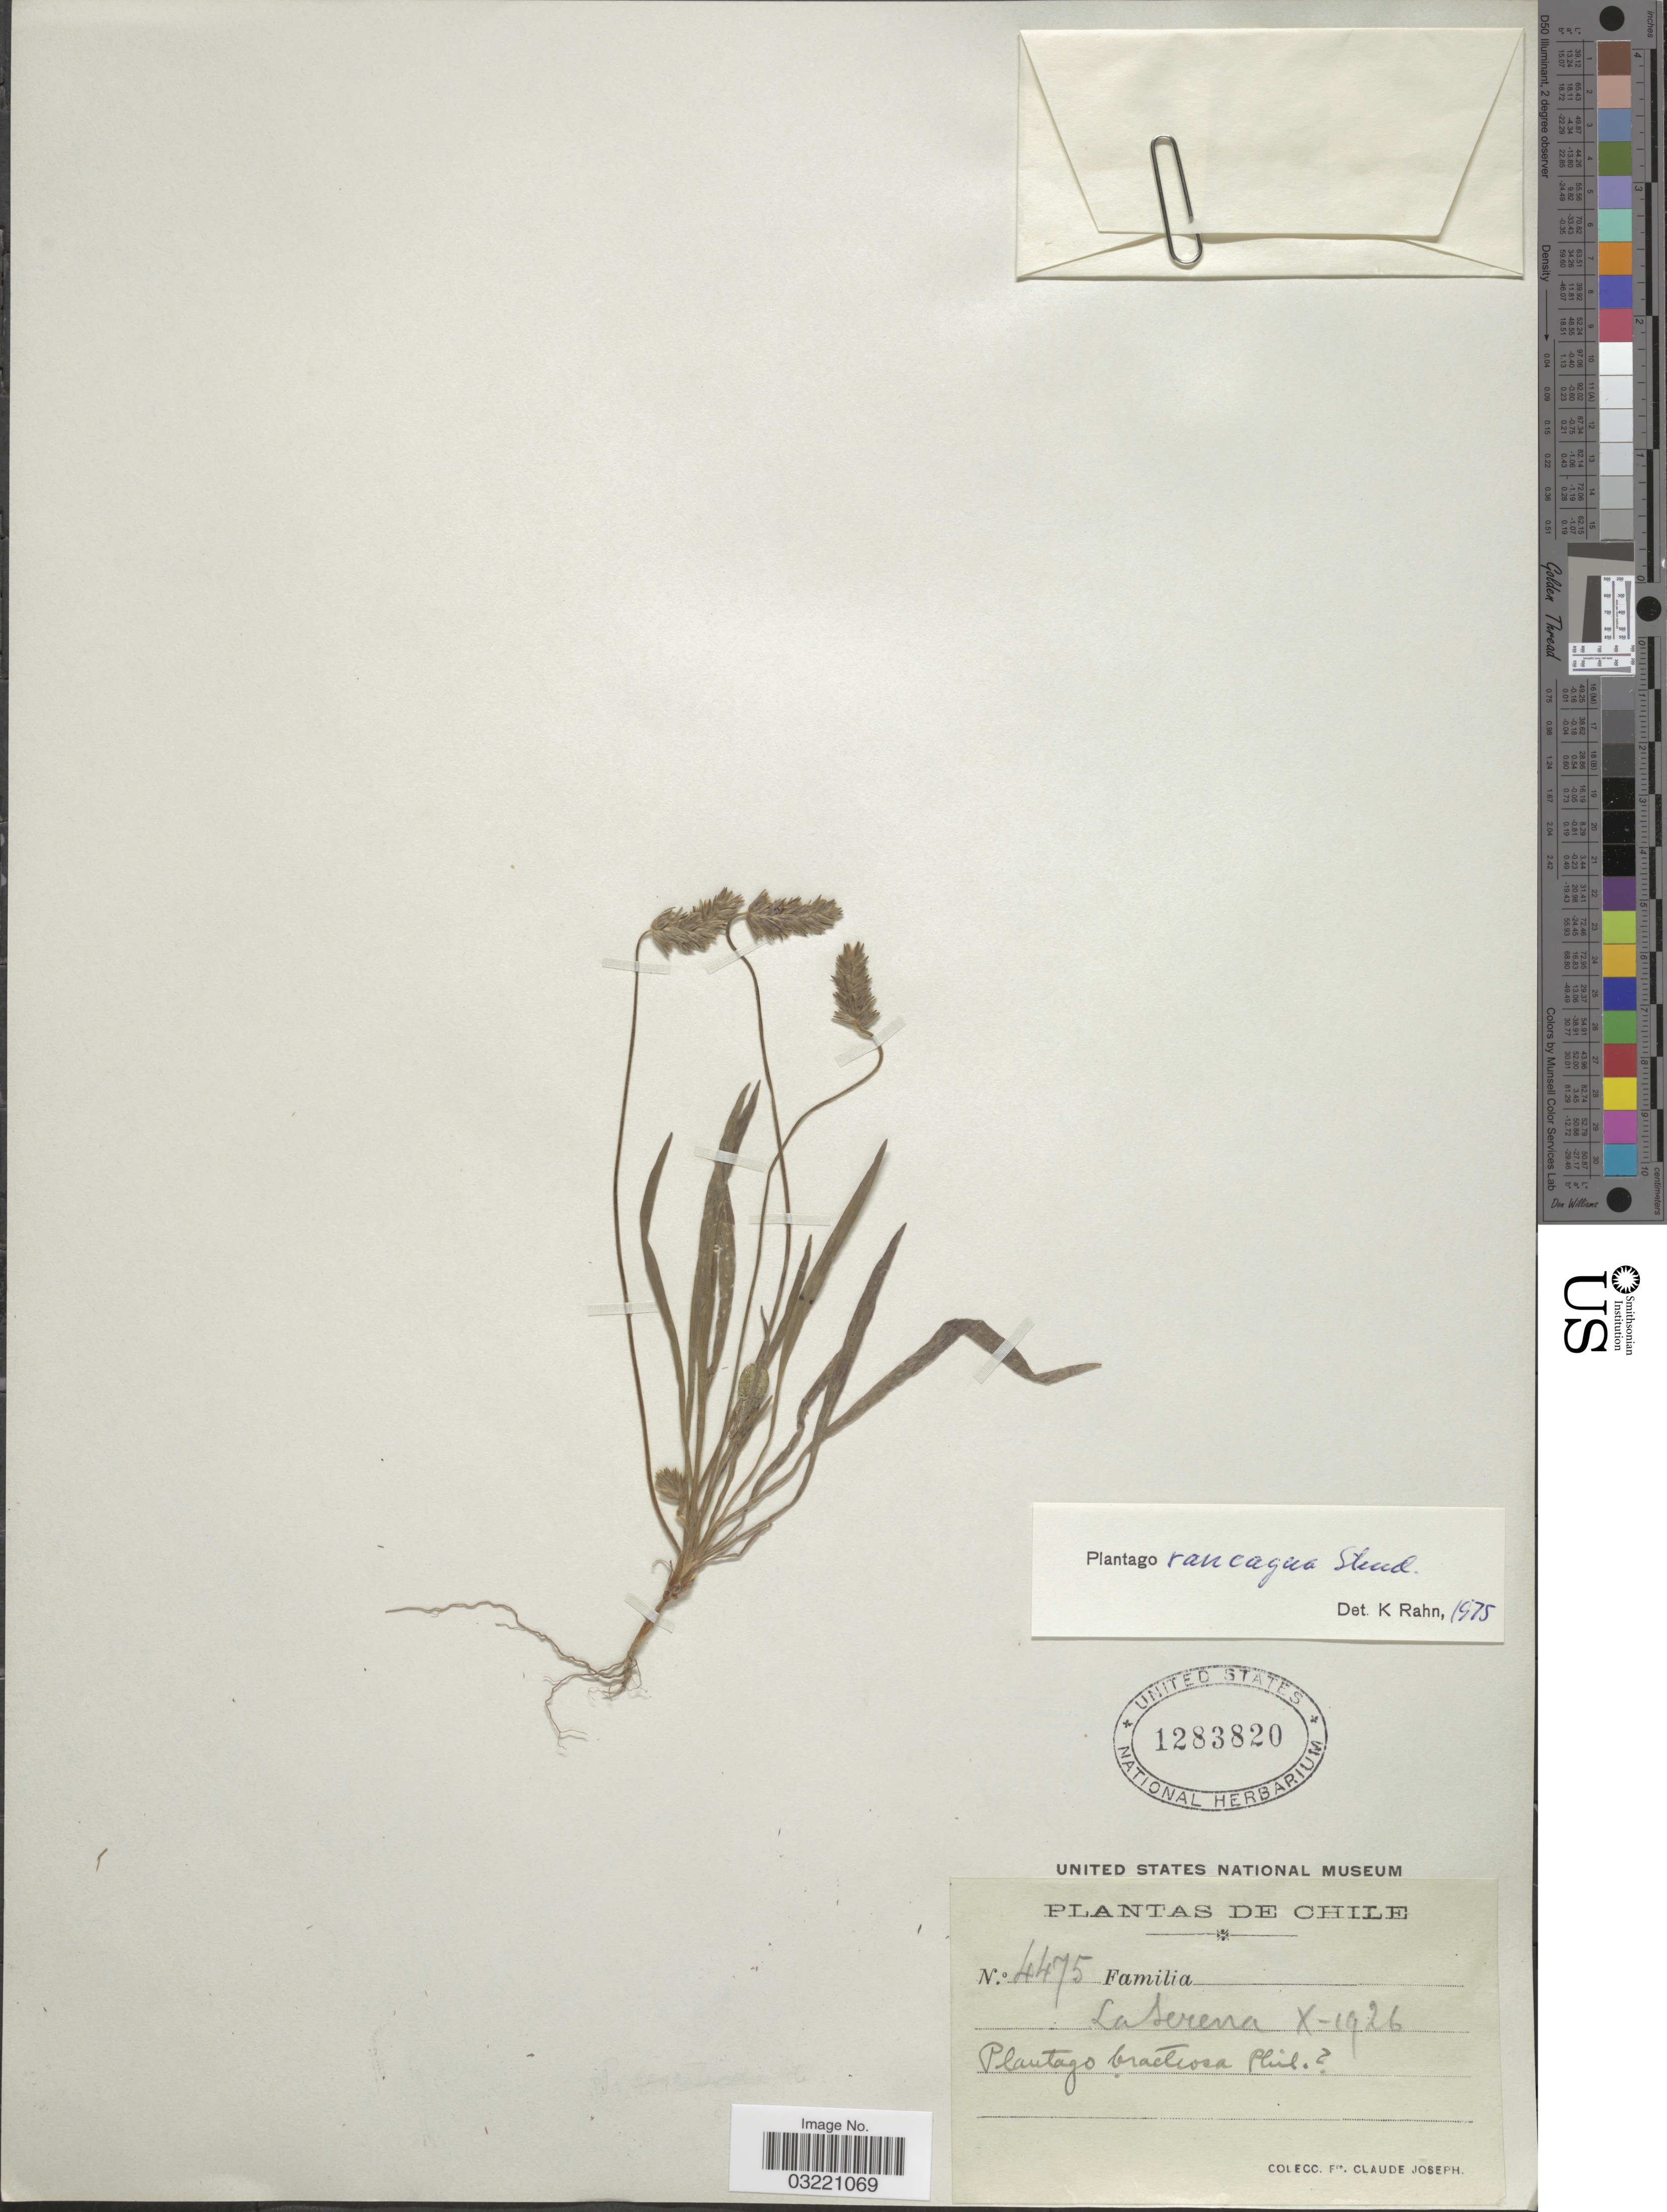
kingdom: Plantae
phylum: Tracheophyta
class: Magnoliopsida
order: Lamiales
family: Plantaginaceae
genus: Plantago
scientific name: Plantago rancaguae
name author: Steud.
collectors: Bro. Claude-Joseph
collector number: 4475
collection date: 1926-10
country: Chile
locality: La Serena.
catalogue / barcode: US 1283820